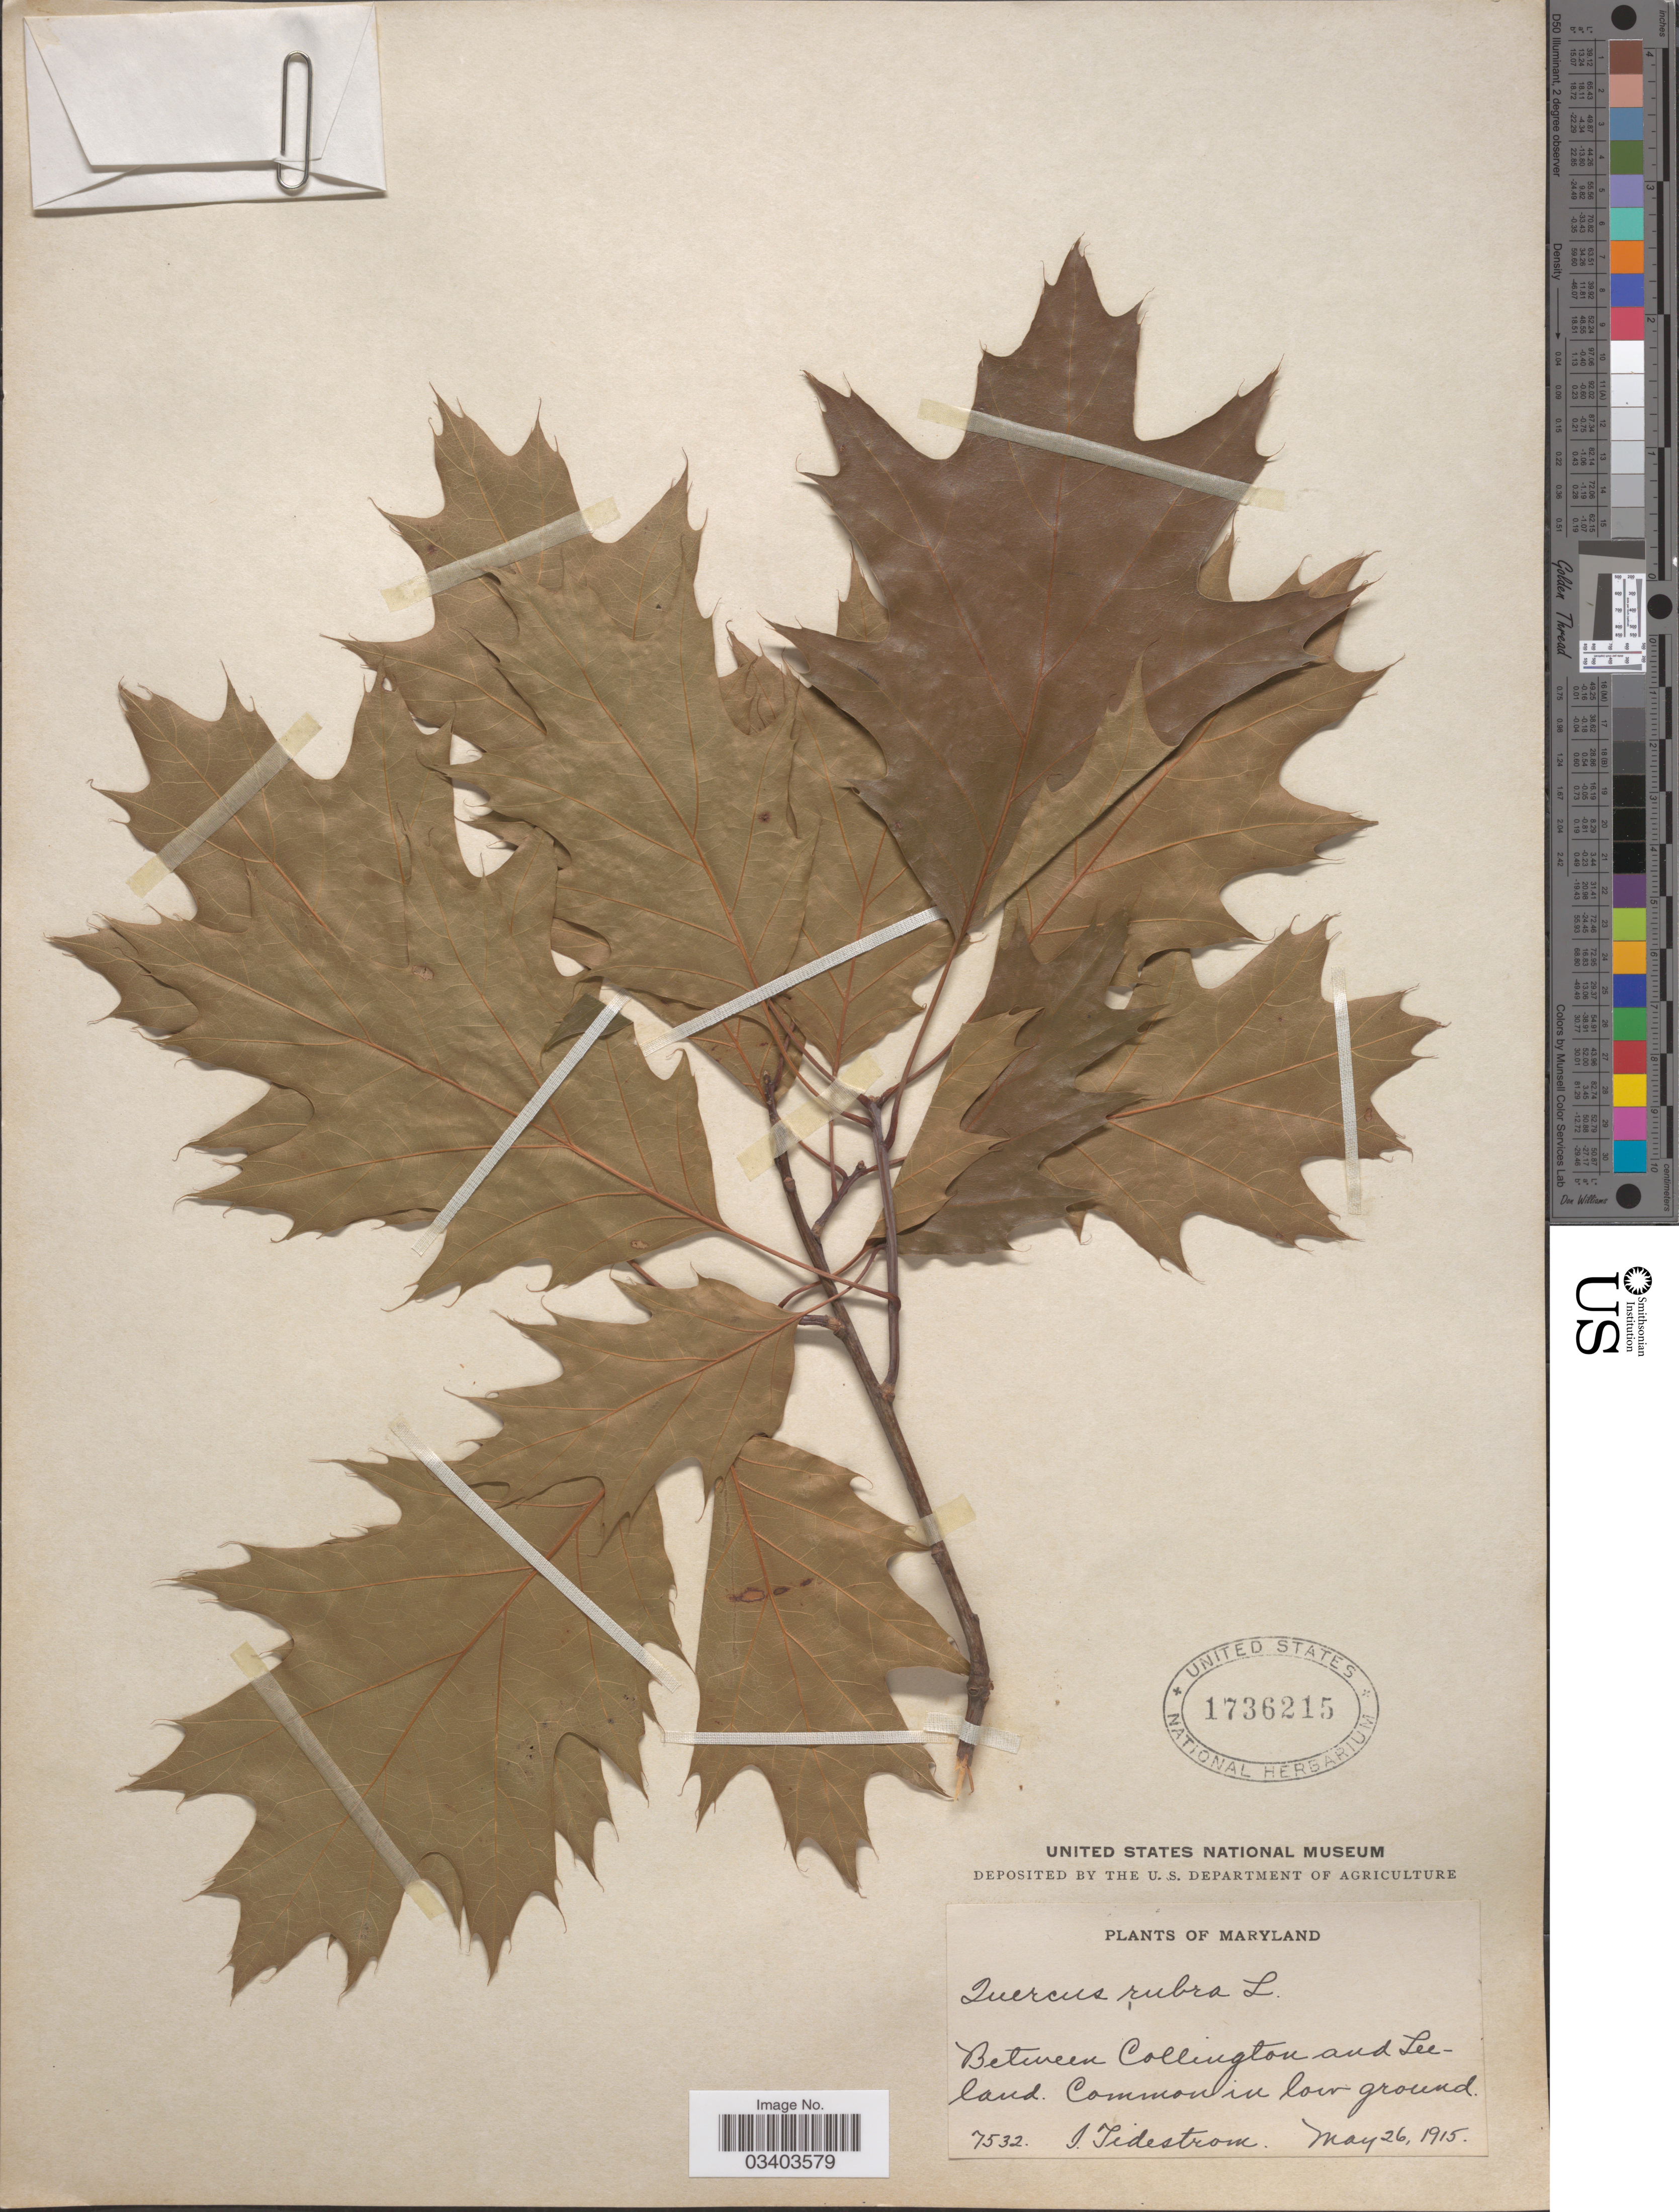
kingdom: Plantae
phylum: Tracheophyta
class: Magnoliopsida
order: Fagales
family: Fagaceae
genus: Quercus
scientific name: Quercus borealis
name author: F. Michx.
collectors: I. F. Tidestrom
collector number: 7532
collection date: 1915-05-26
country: United States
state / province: Maryland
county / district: Prince George's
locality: Between Collington and Lee-land.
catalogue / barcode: US 1736215